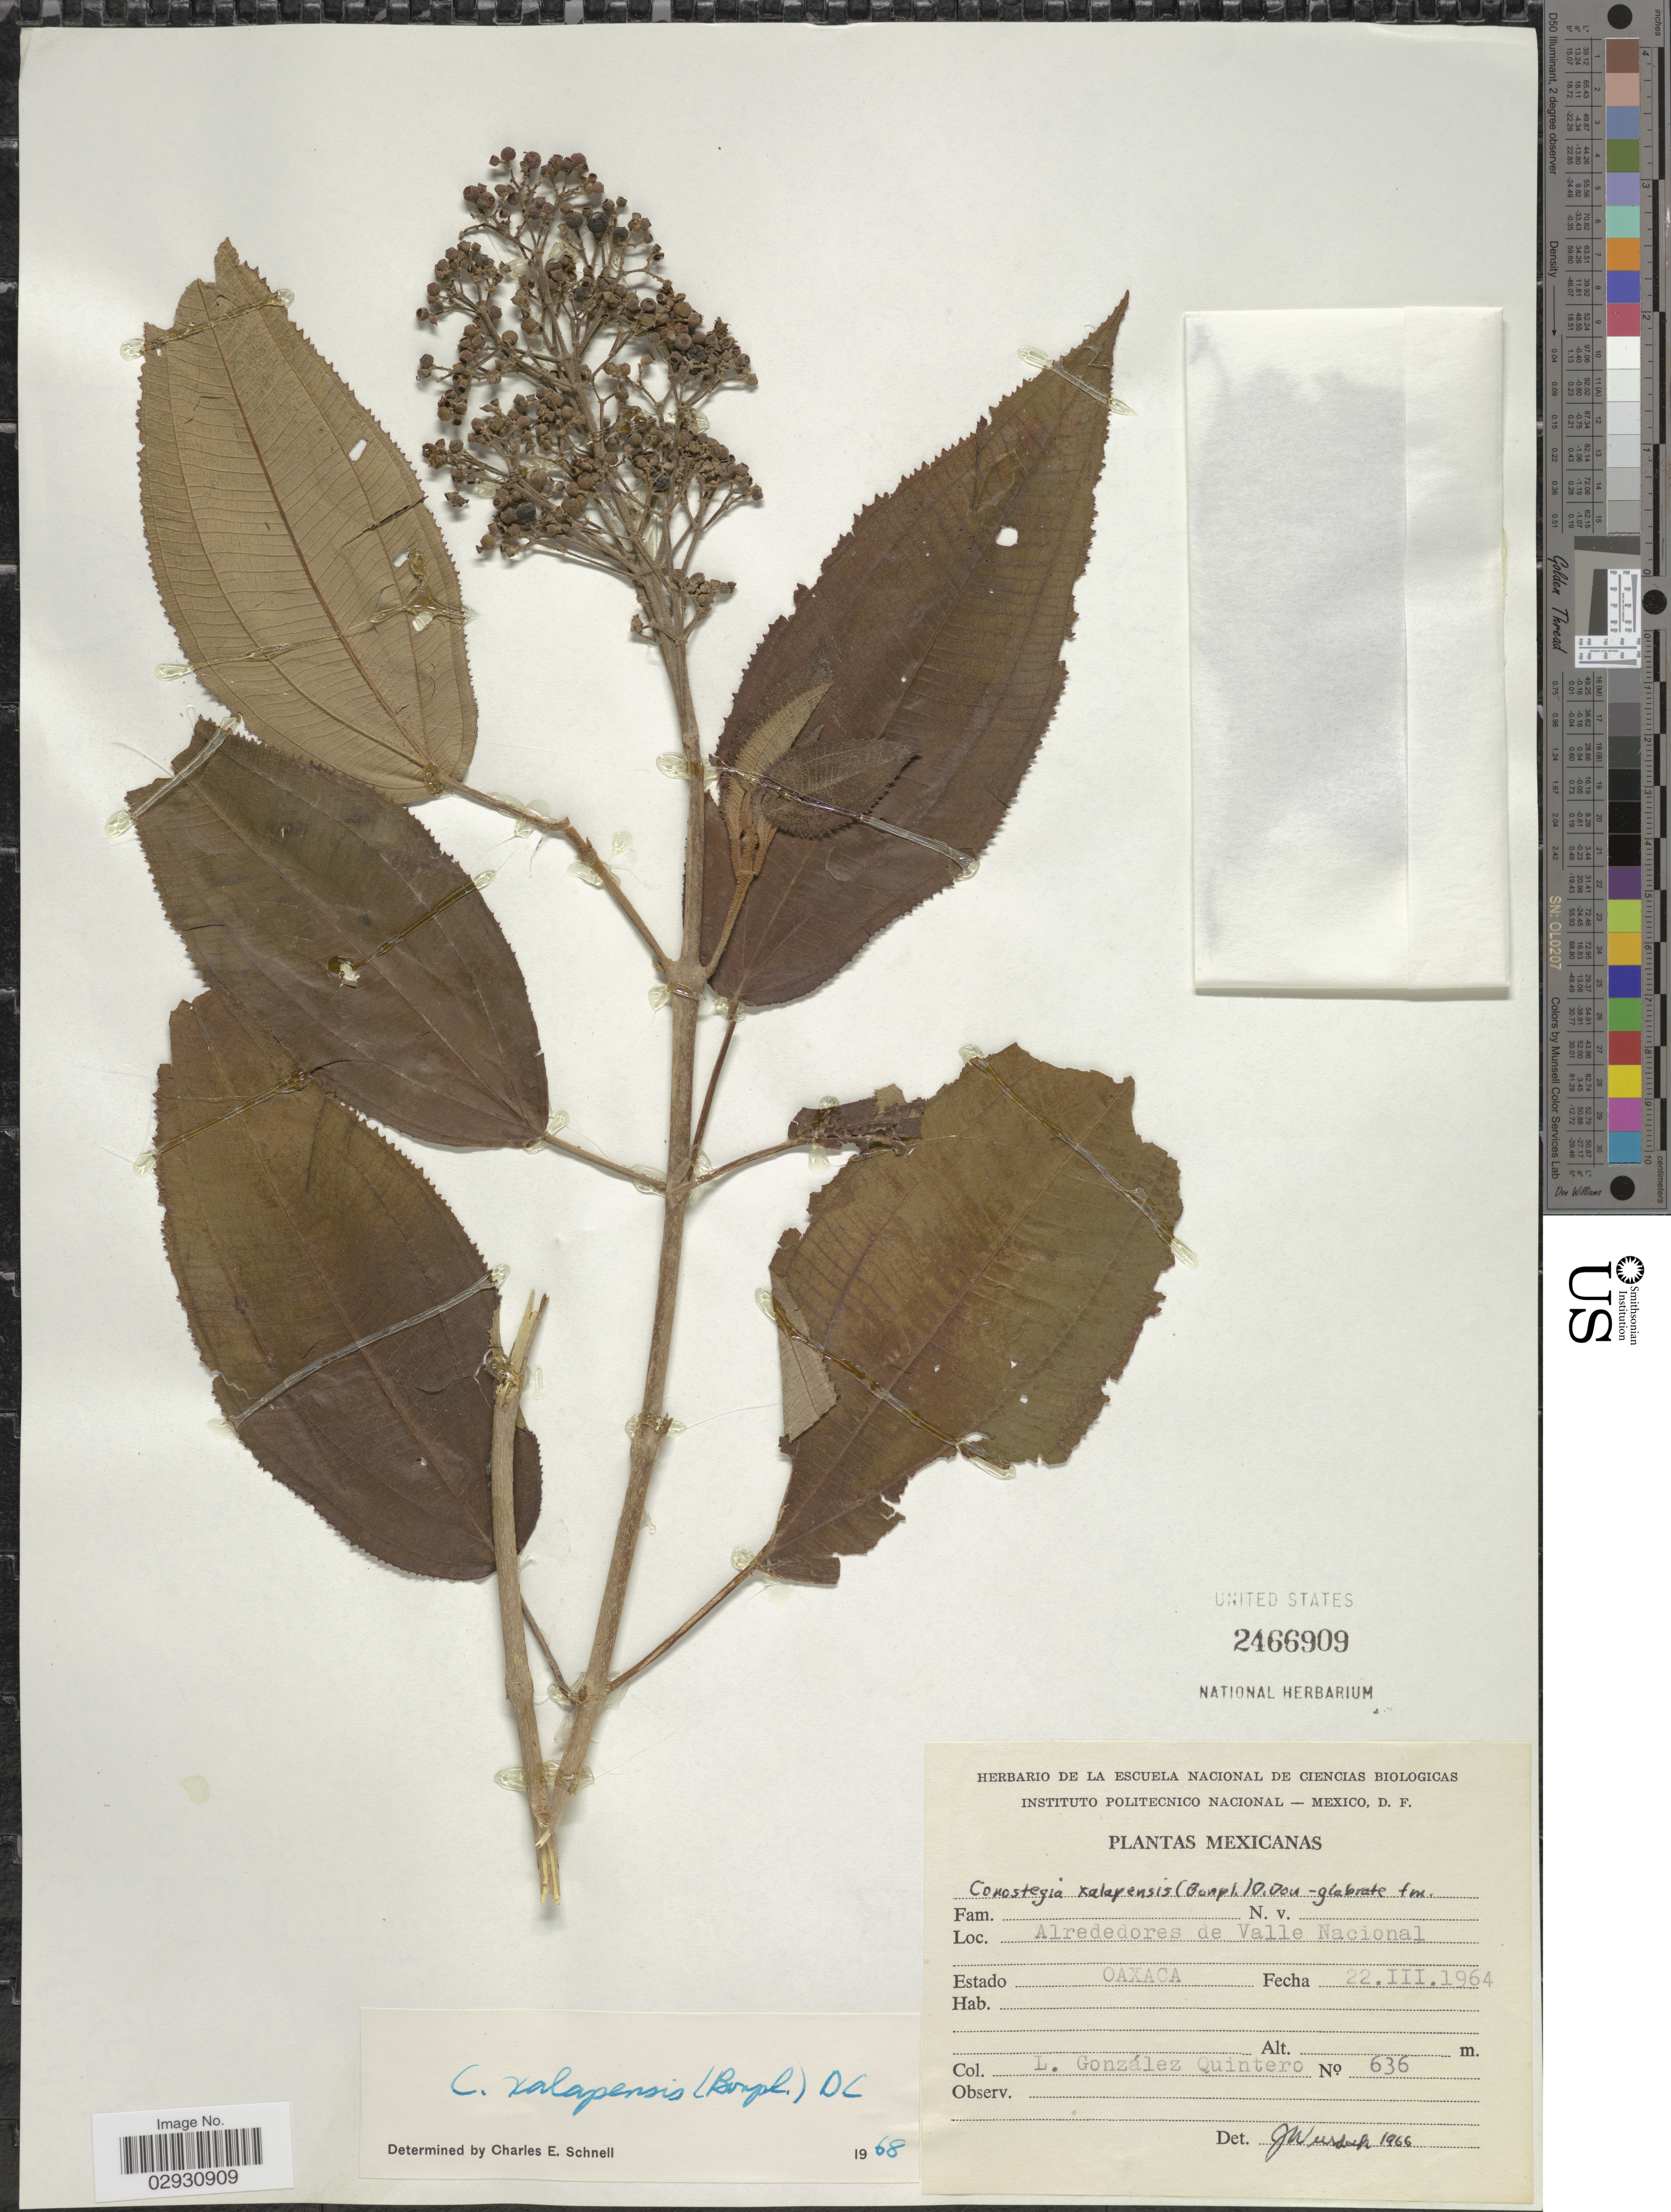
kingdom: Plantae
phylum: Tracheophyta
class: Magnoliopsida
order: Myrtales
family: Melastomataceae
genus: Conostegia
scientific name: Conostegia quadrangularis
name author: Schltdl. ex Steud.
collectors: L. González Quintero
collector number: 636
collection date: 1964-03-22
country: Mexico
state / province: Oaxaca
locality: Alrededores de Valle Nacional.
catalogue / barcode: US 2466909